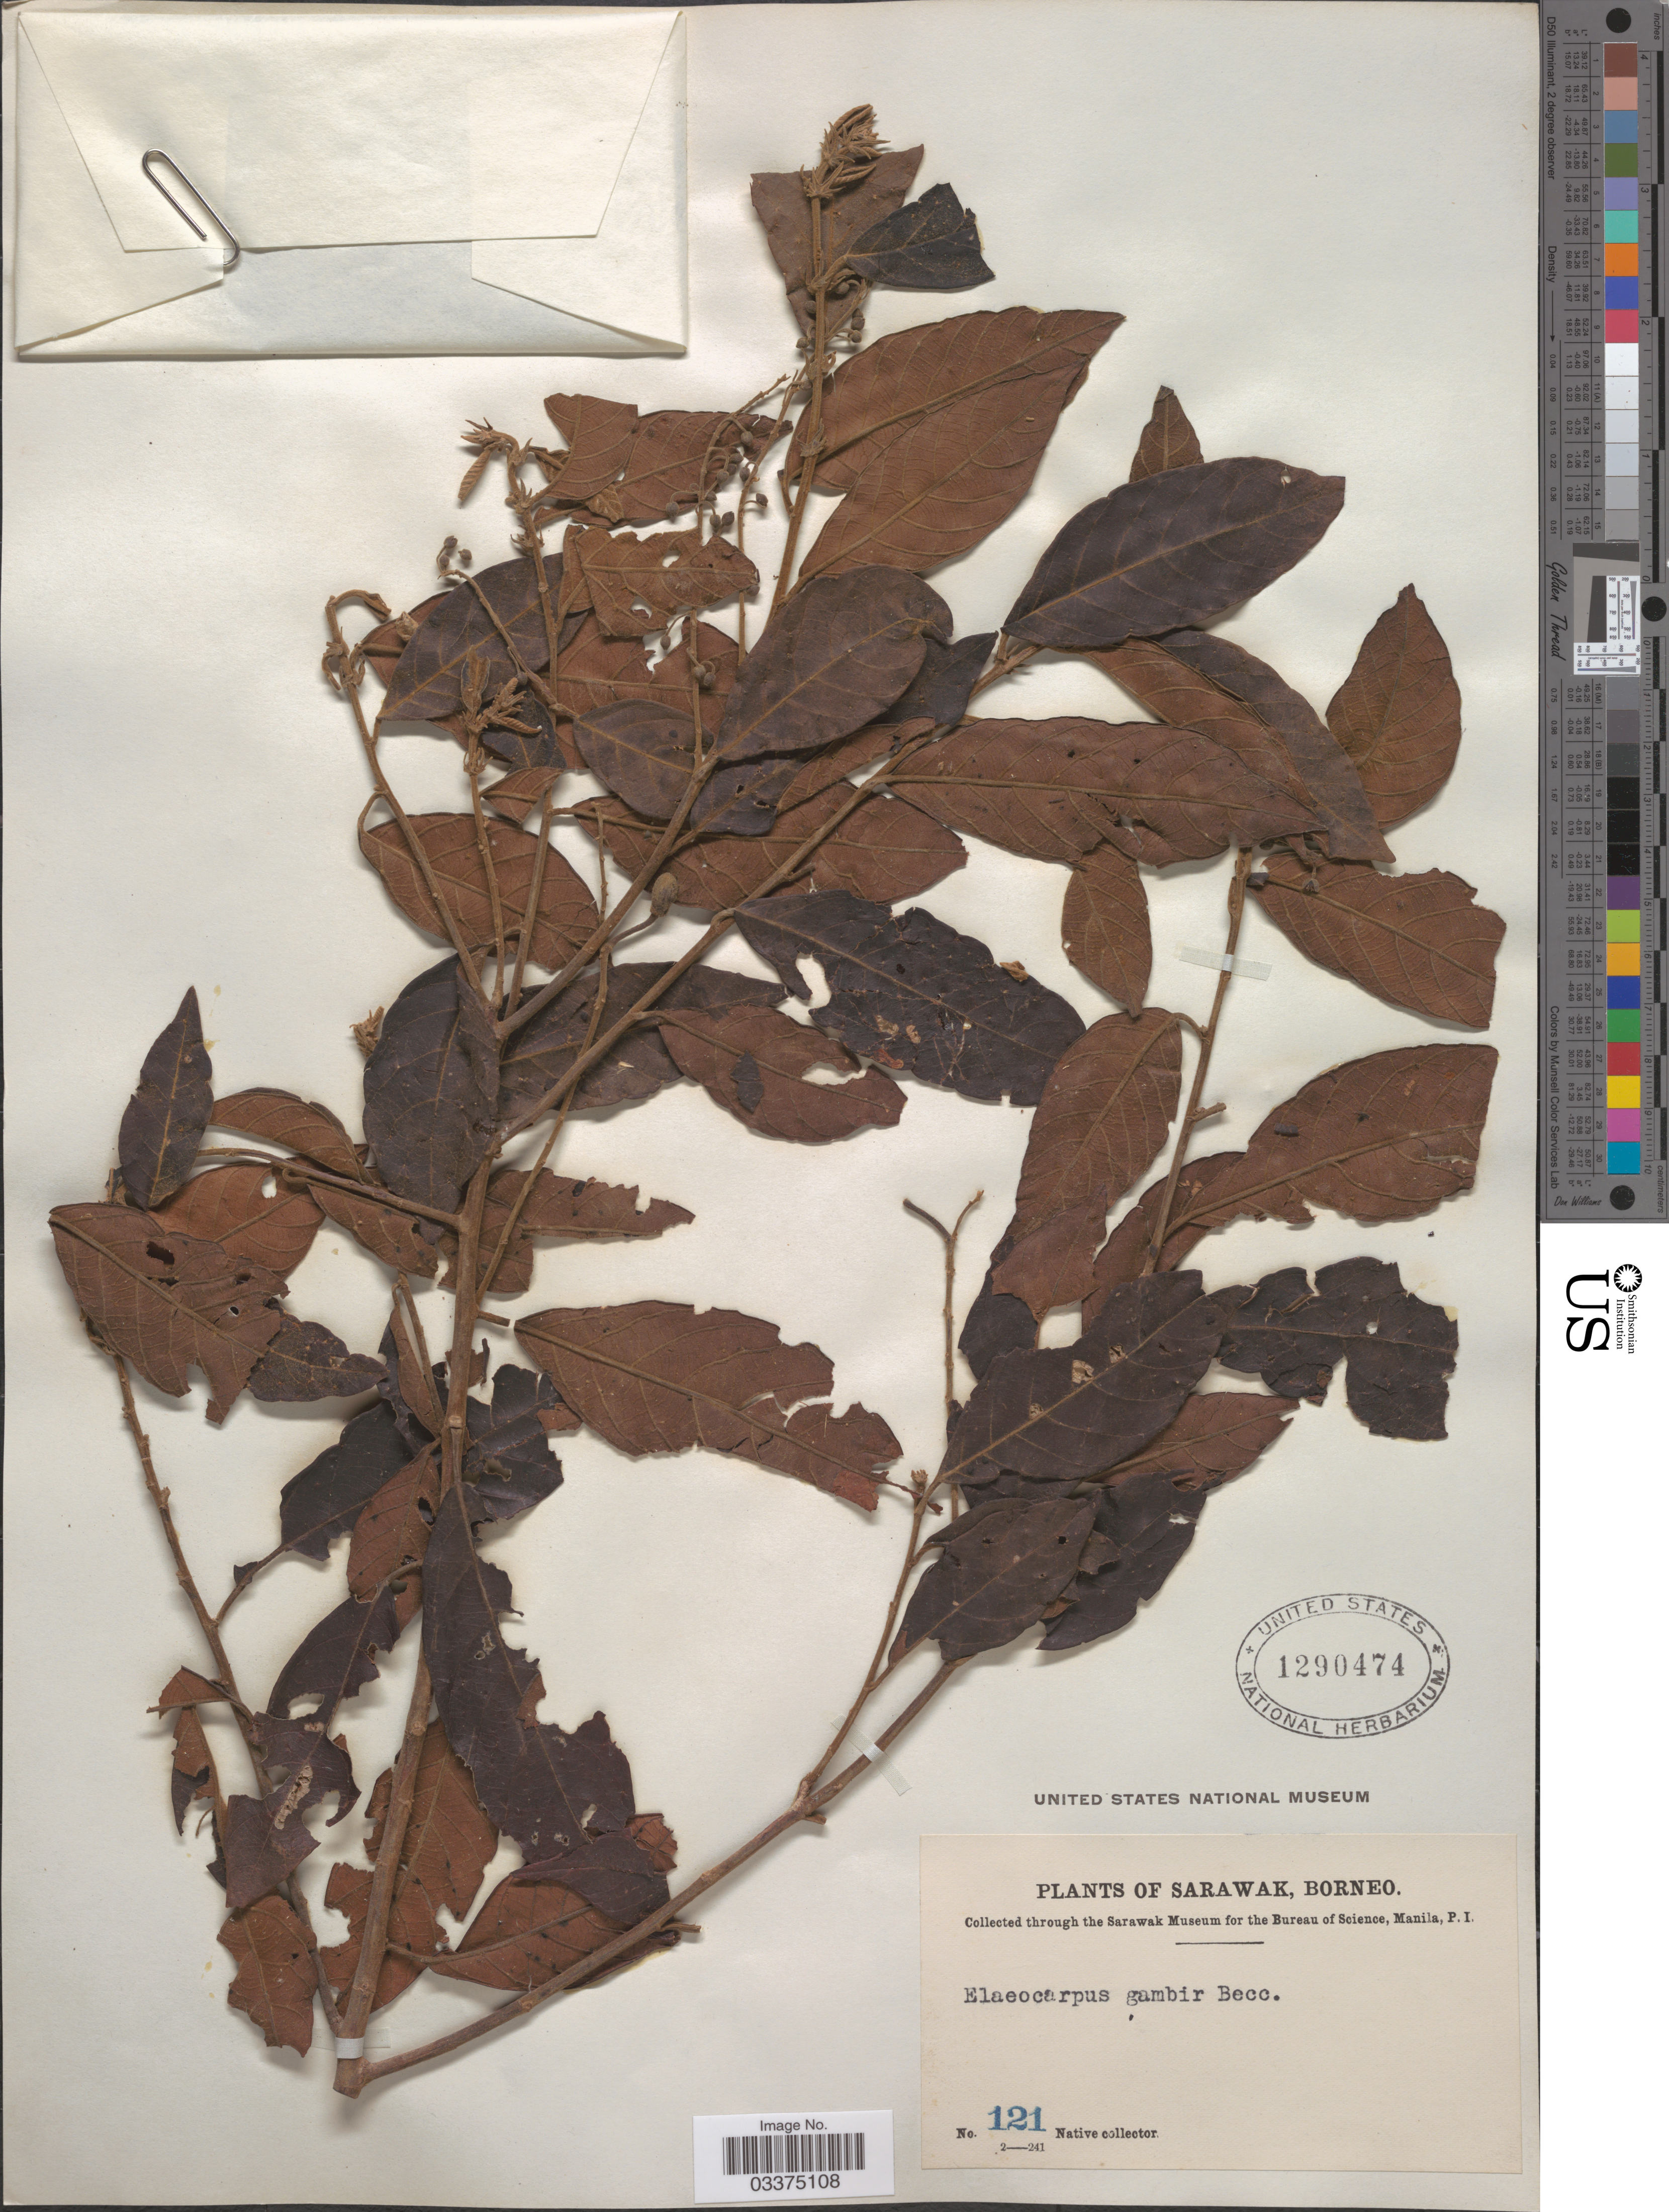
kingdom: Plantae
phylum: Tracheophyta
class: Magnoliopsida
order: Oxalidales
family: Elaeocarpaceae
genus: Elaeocarpus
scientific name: Elaeocarpus stipularis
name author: Blume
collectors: Native collector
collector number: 121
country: Malaysia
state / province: Sarawak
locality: Borneo.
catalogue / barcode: US 1290474